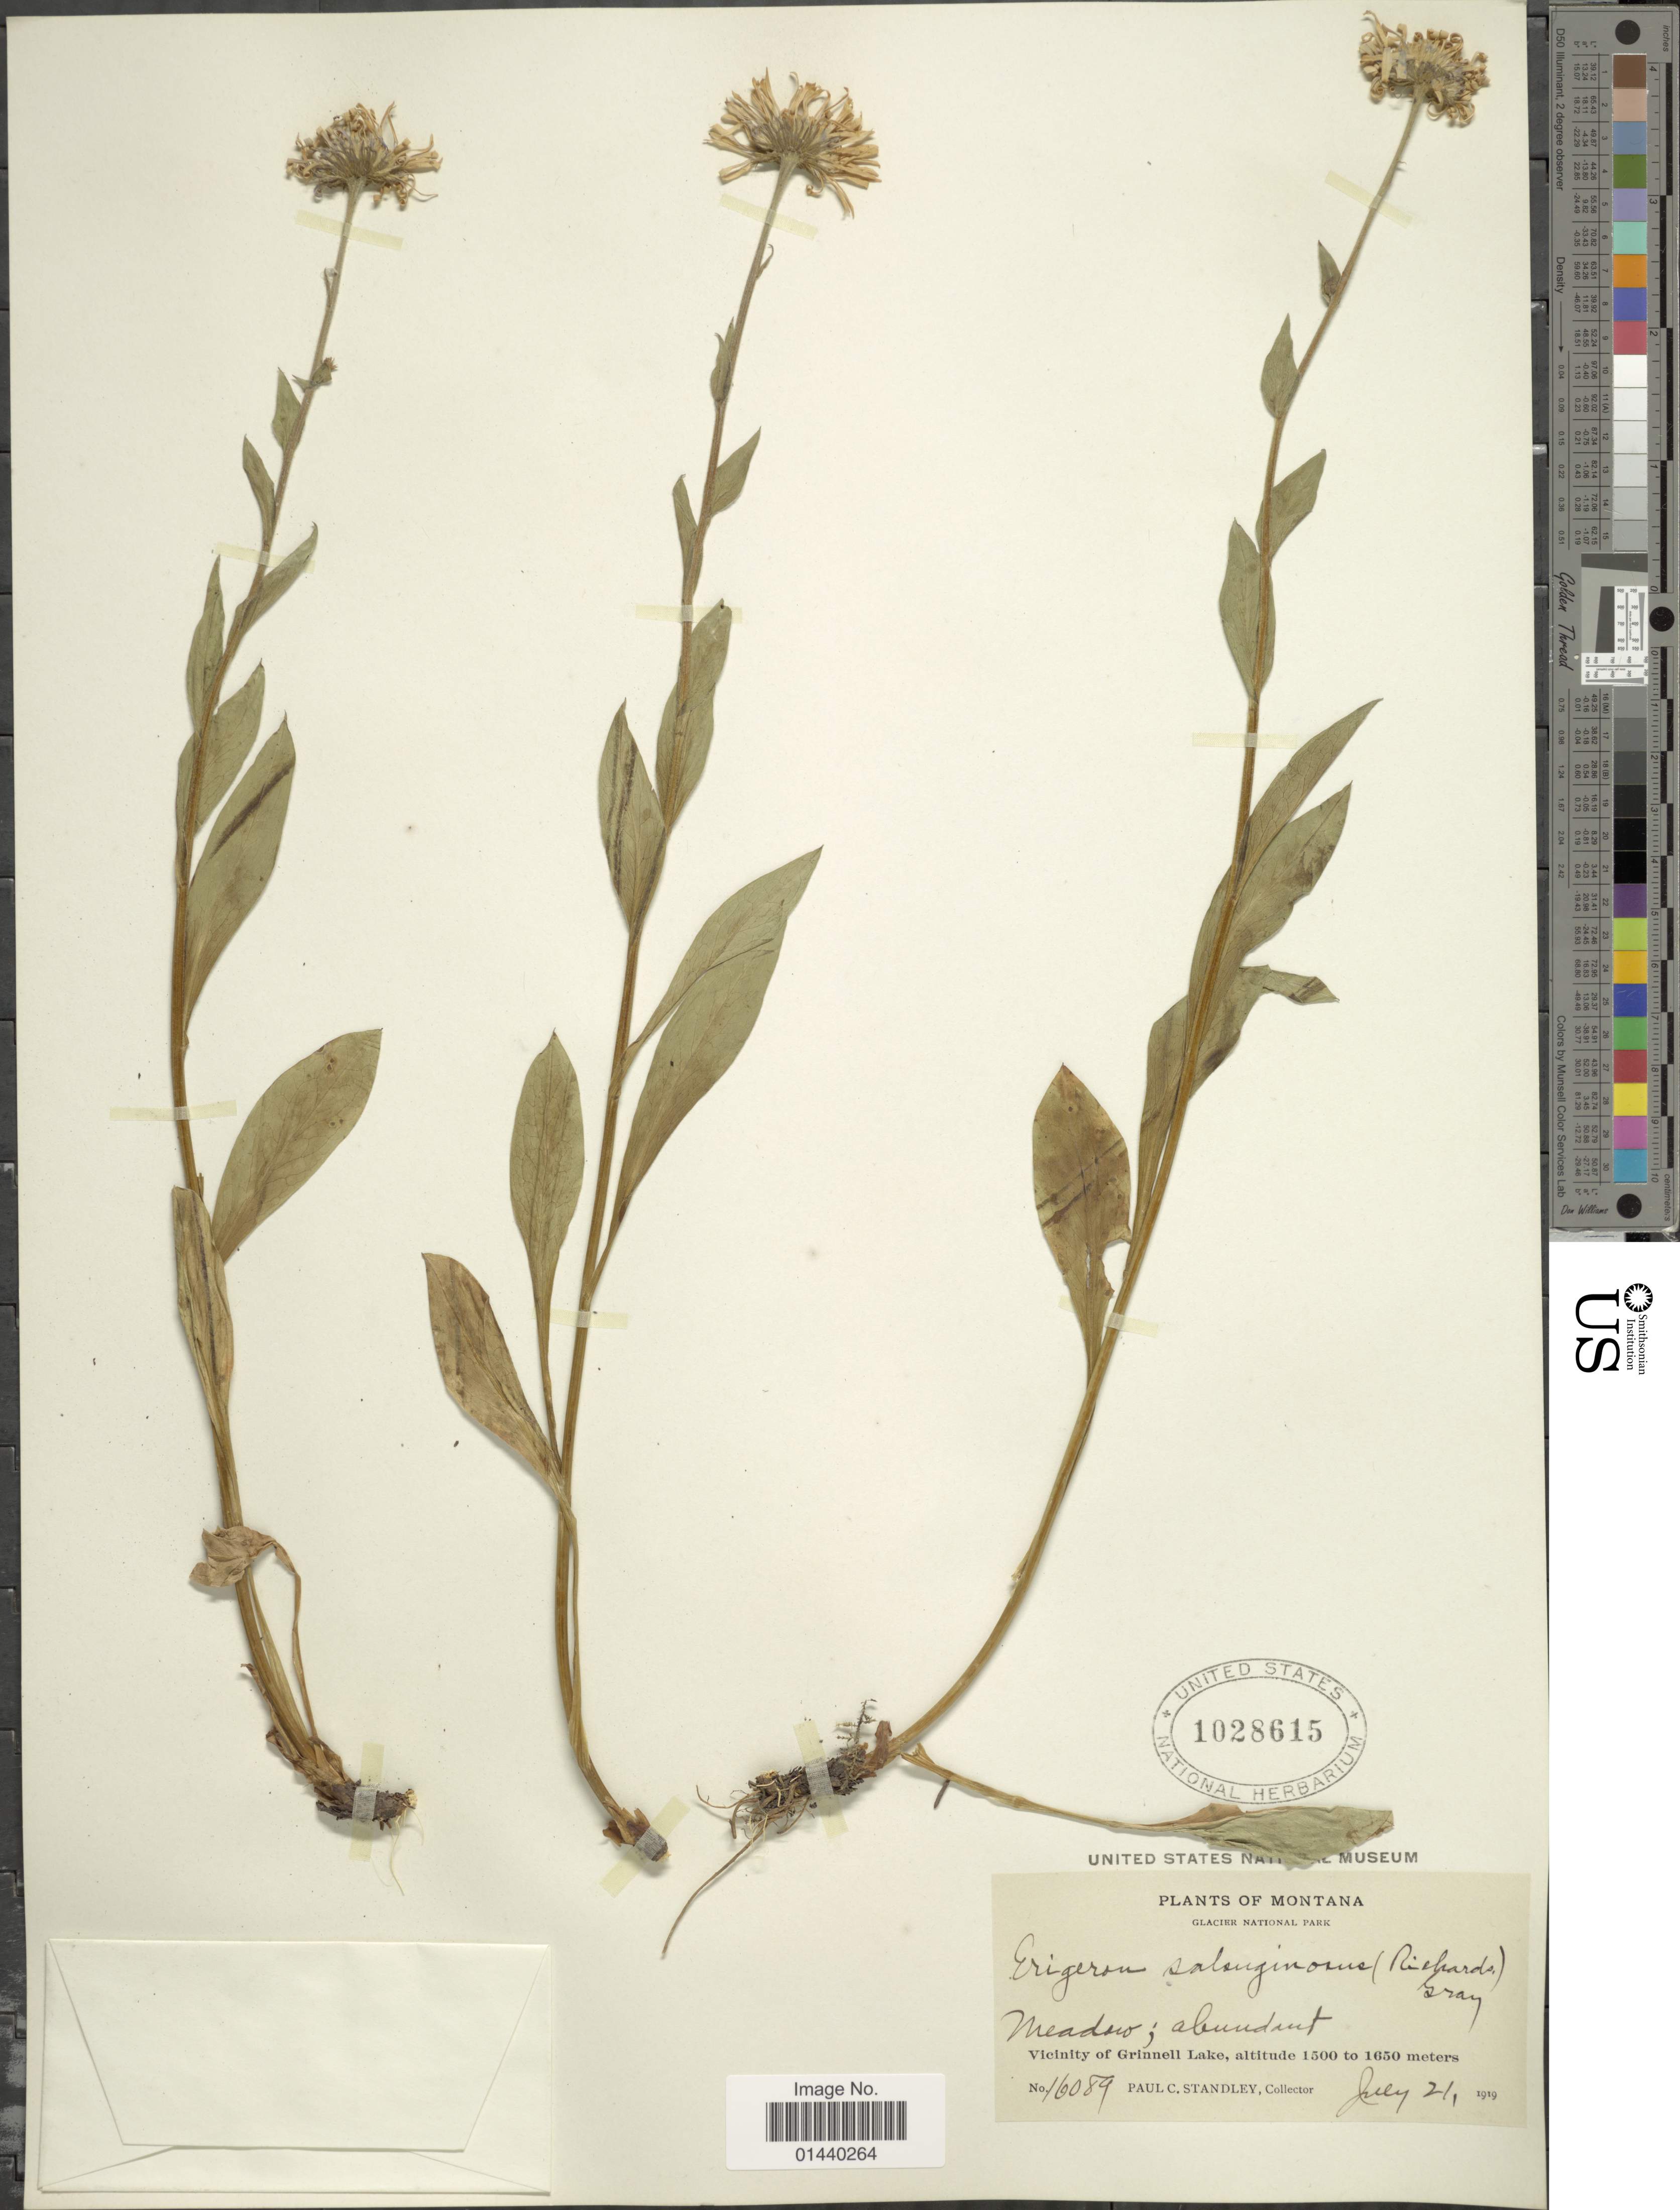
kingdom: Plantae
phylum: Tracheophyta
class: Magnoliopsida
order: Asterales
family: Asteraceae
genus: Erigeron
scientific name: Erigeron salsuginosus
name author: (Richardson ex R. Br.) A. Gray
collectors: P. C. Standley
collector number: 16089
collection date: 1919-07-21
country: United States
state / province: Montana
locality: Glacier National Park. Vicinity of Grinnell Lake.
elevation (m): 1500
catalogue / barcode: US 1028615